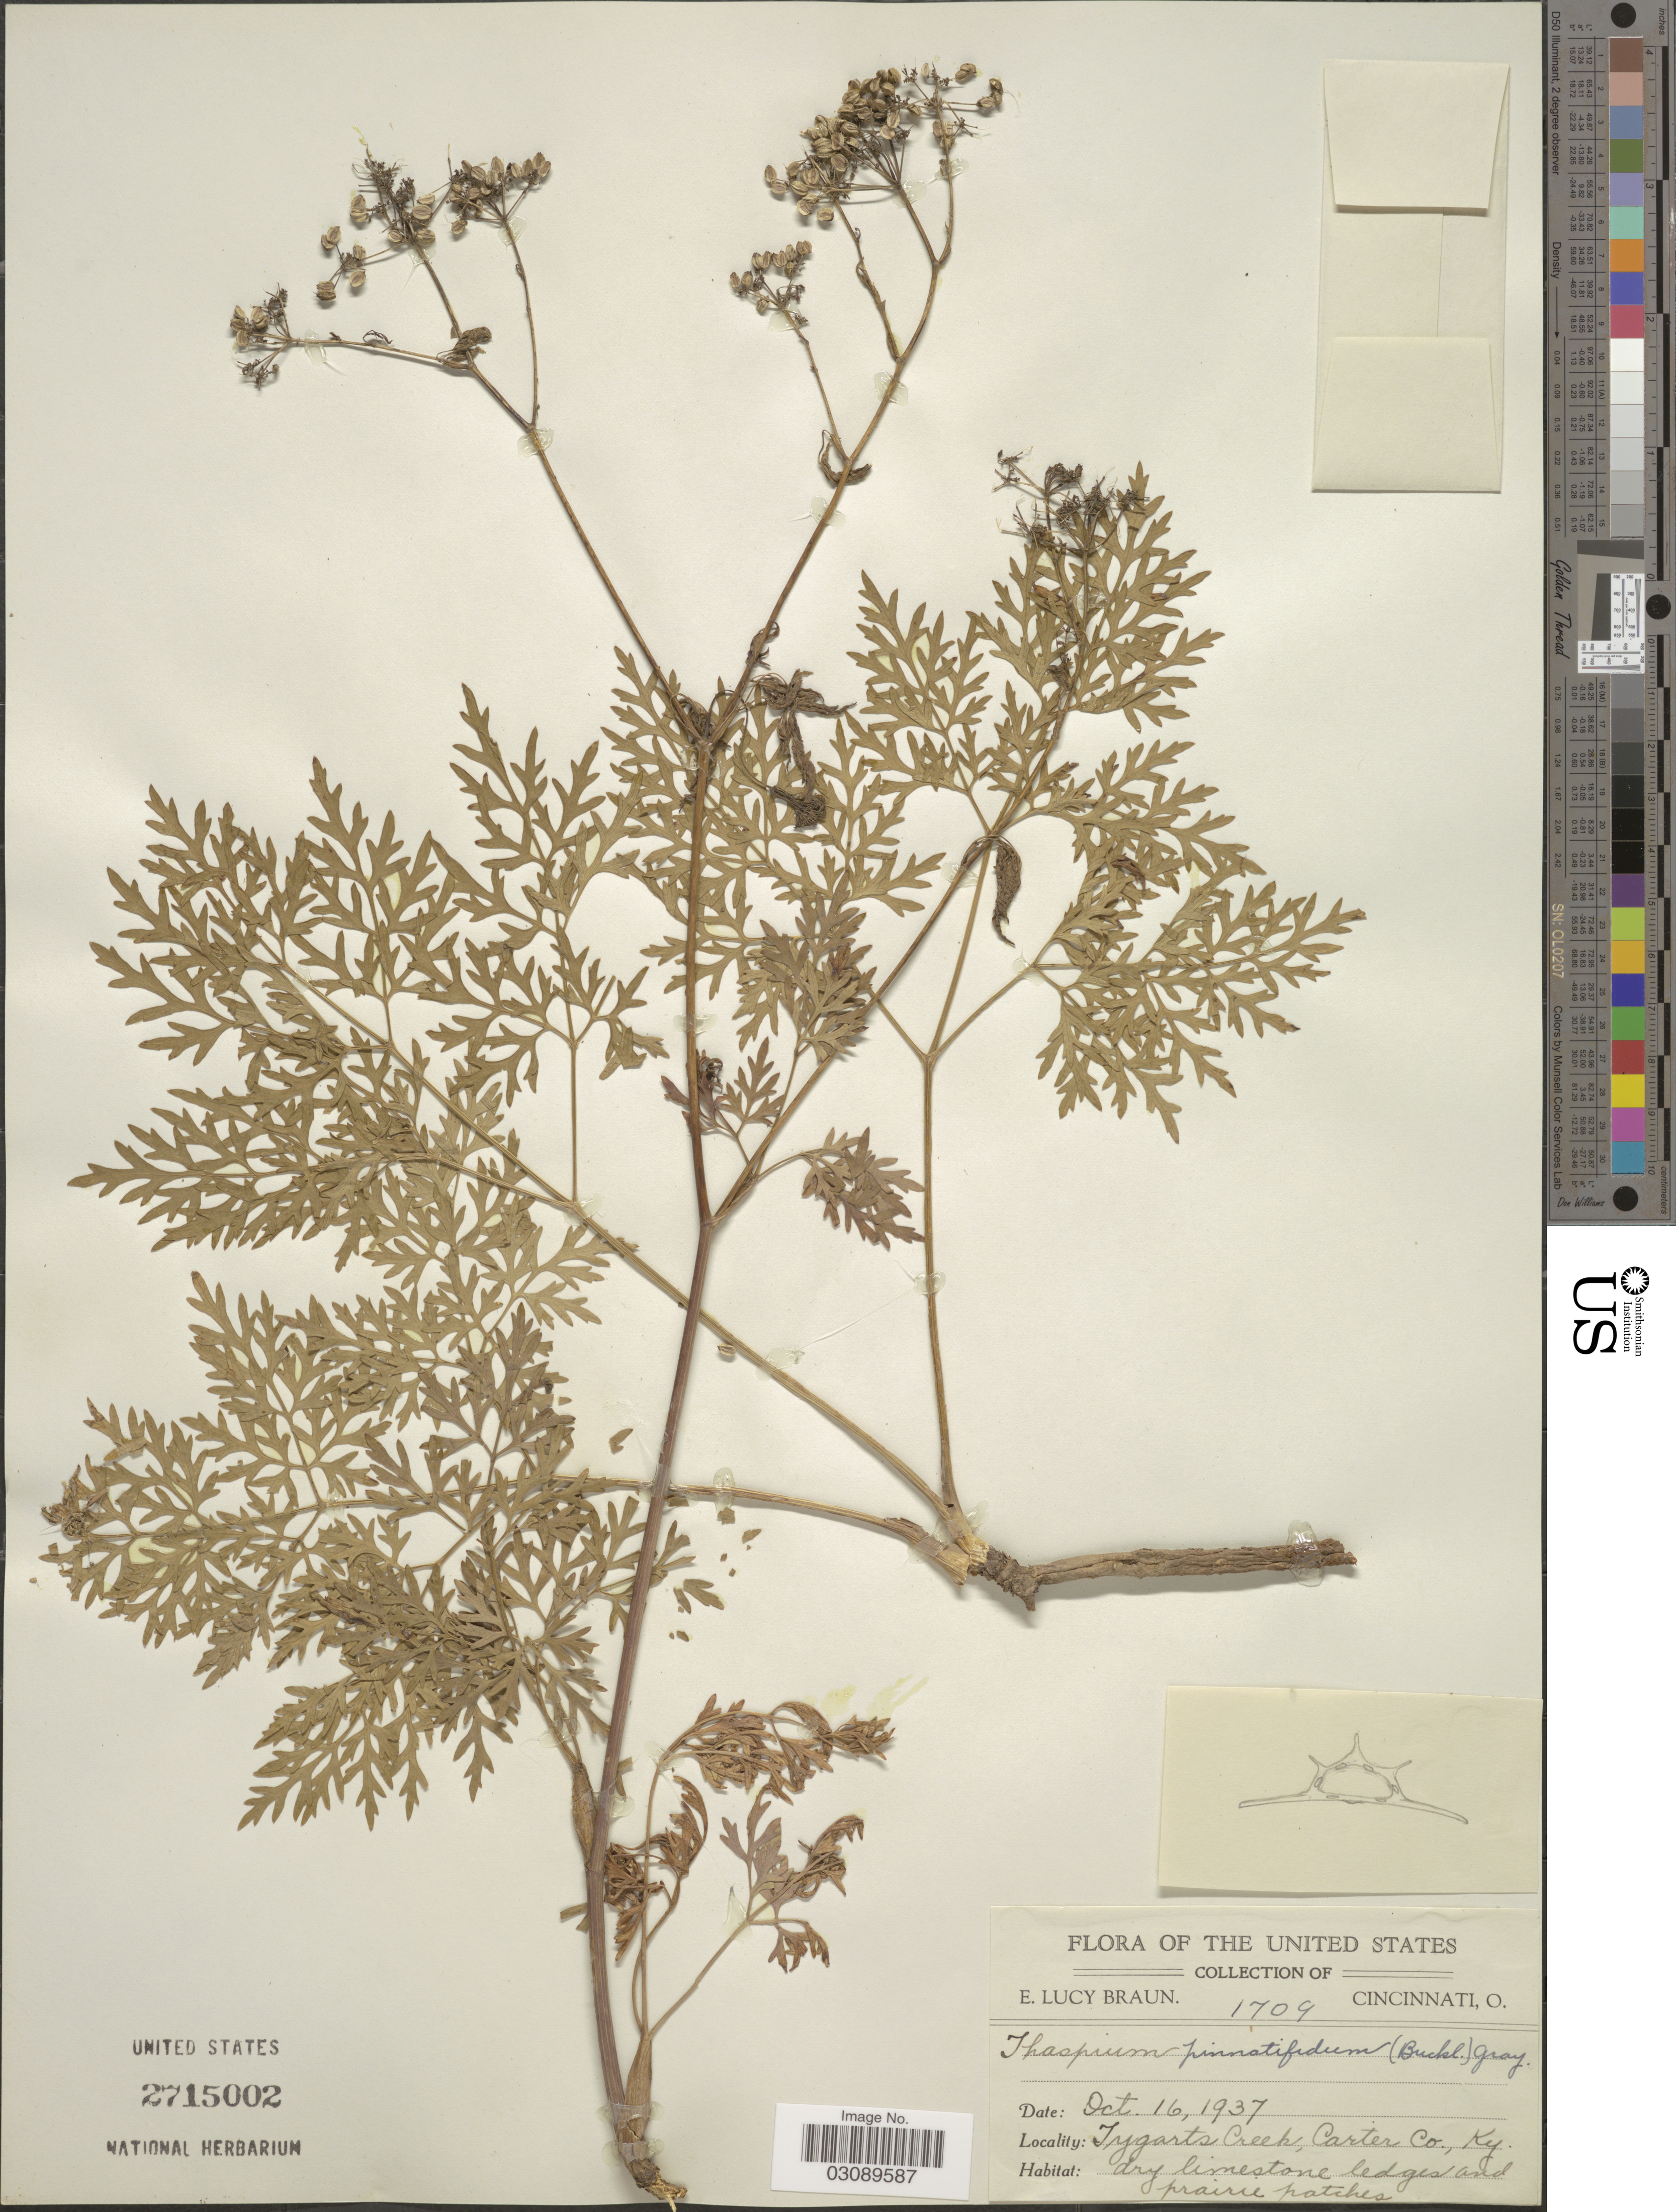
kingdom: Plantae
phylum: Tracheophyta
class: Magnoliopsida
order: Apiales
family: Apiaceae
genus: Thaspium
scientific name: Thaspium pinnatifidum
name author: (Buckley) A. Gray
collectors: E. L. Braun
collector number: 1709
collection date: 1937-10-16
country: United States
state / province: Kentucky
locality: Tygarts Creek, Carter Co.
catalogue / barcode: US 2715002